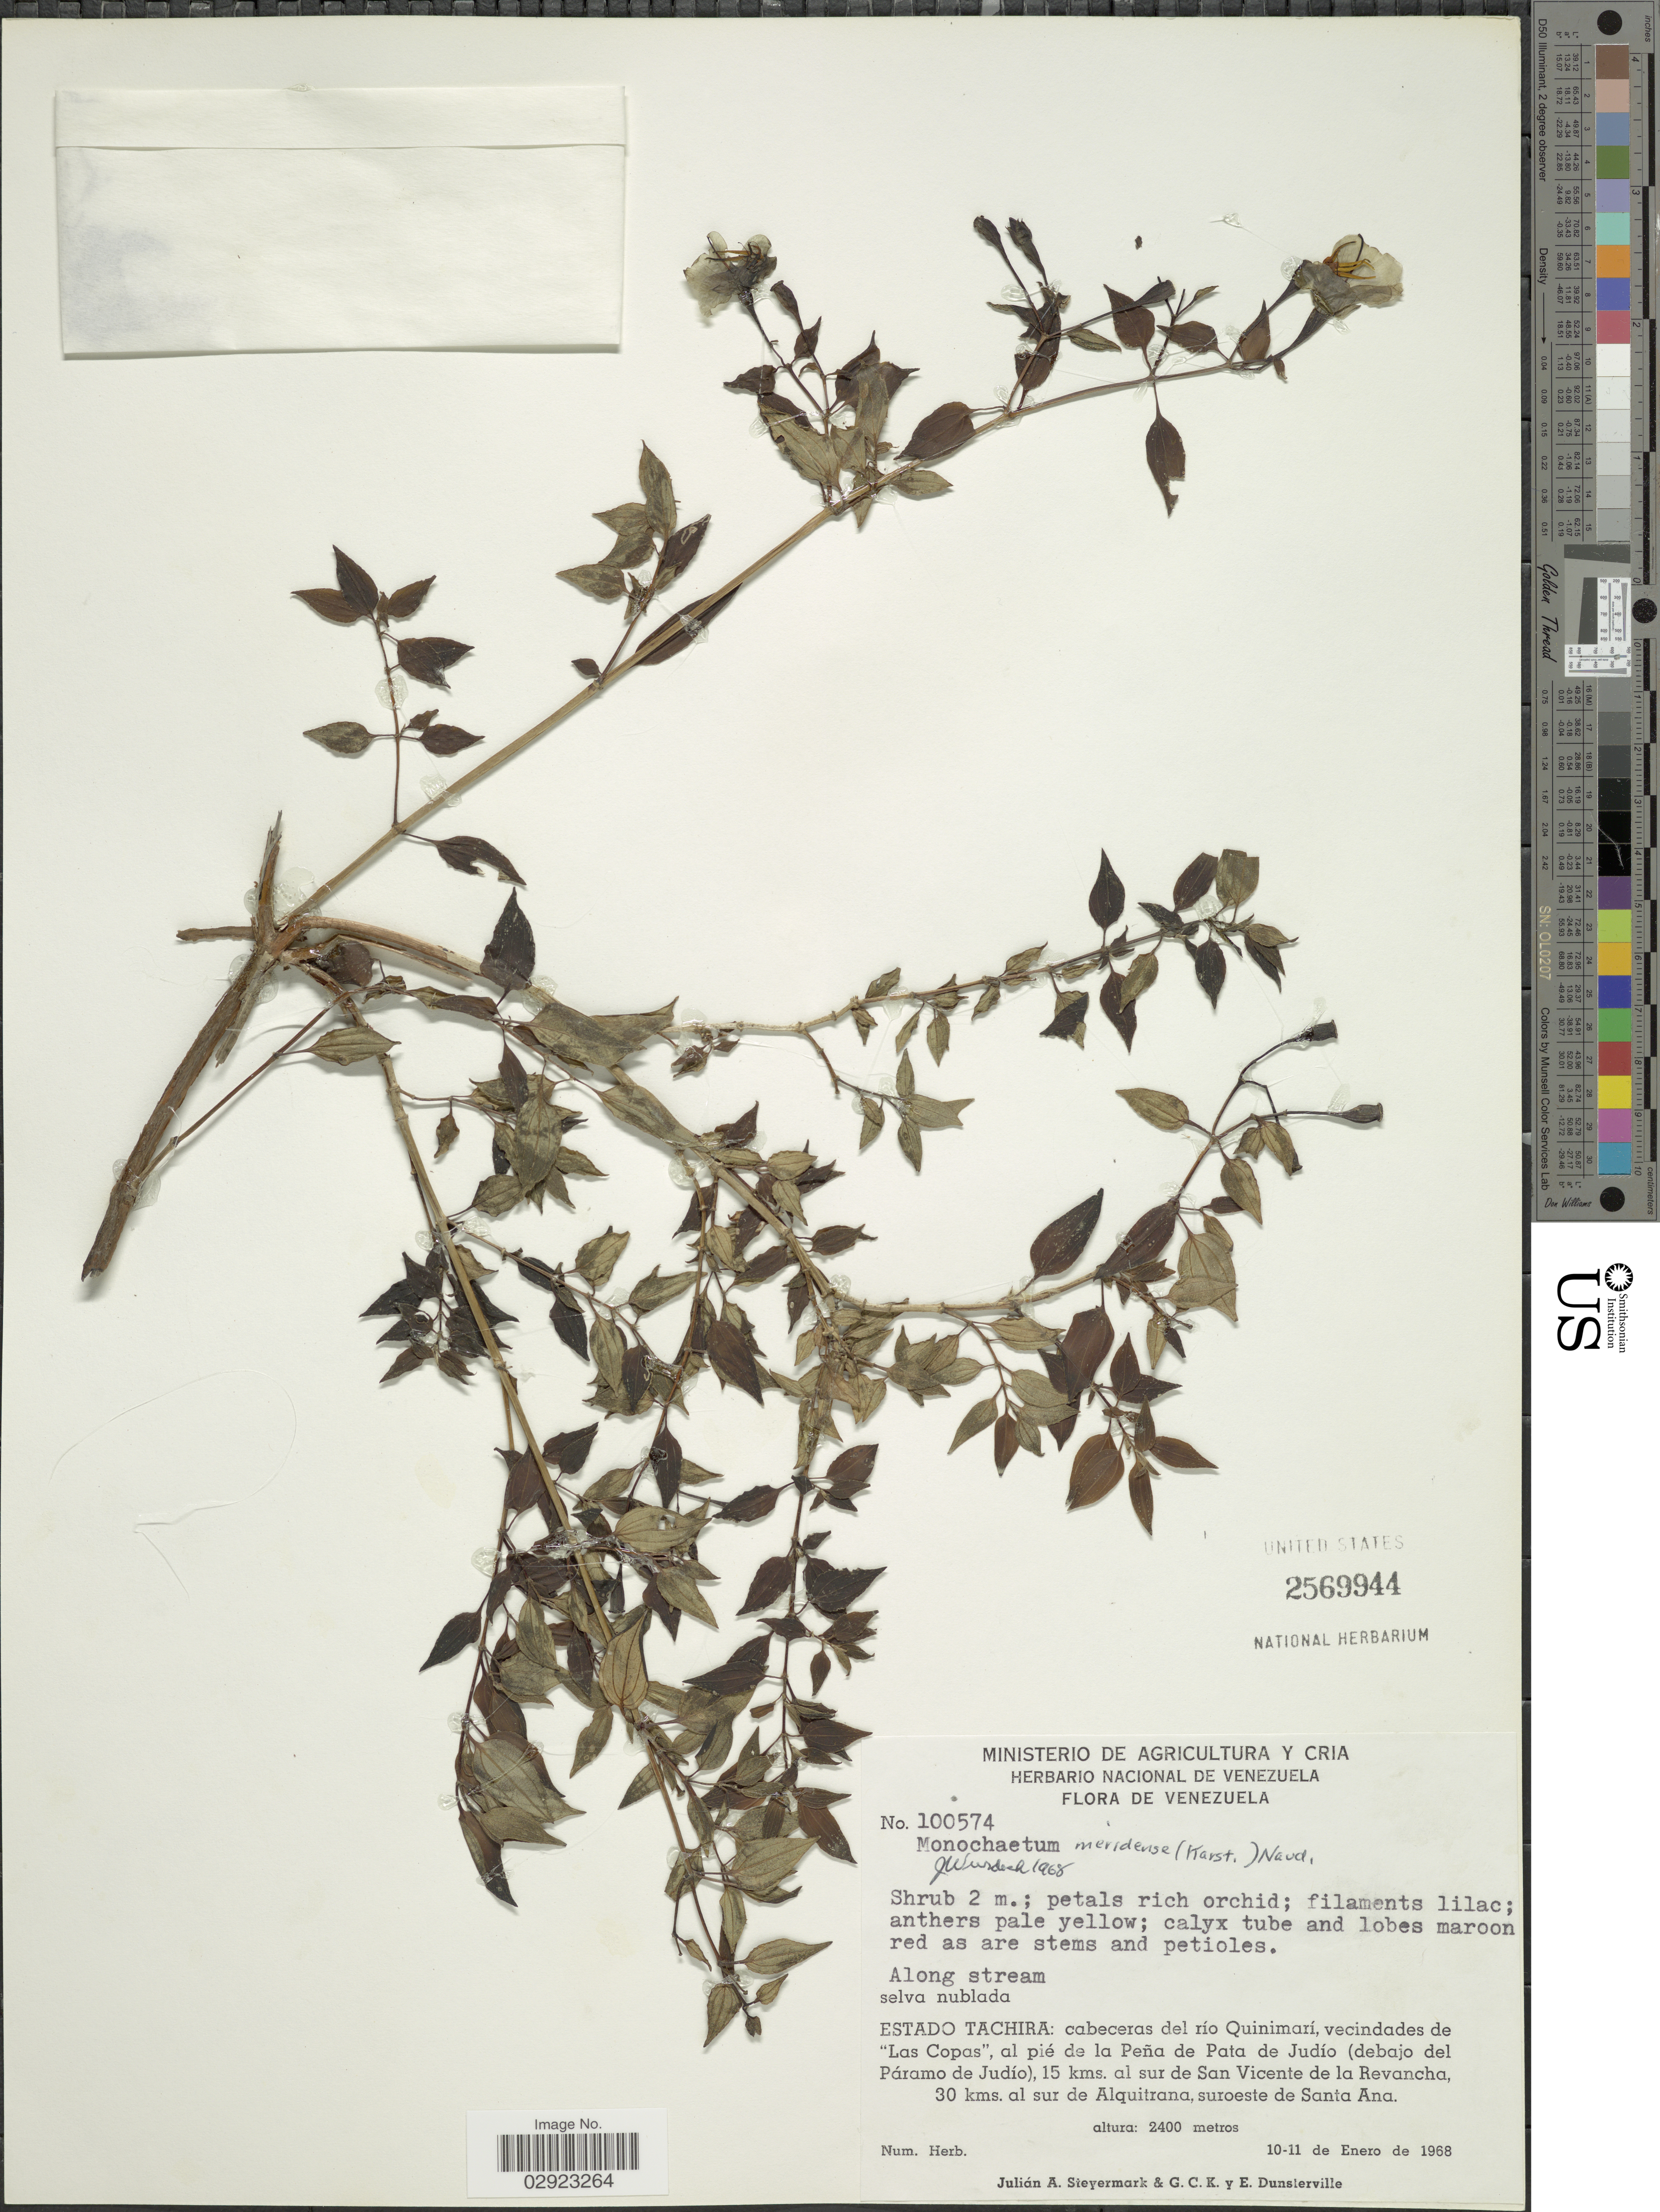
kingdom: Plantae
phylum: Tracheophyta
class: Magnoliopsida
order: Myrtales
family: Melastomataceae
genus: Monochaetum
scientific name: Monochaetum meridense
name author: (H. Karst.) Naudin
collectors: J. Steyermark, G. C. K. Dunsterville & E. Dunsterville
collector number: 100574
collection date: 1968-01-10/1968-01-11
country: Venezuela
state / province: Tachira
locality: Cabeceras del río Quinimarí, vecindades de "Las Copas", al pié de la Peña de Pata de Judío (debajo del Páramo de Judío), 15 kms. al sur de San Vicente de la Revancha, 30 kms. al sur de Alquitrana, suroeste de Santa Ana.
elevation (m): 2400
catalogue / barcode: US 2569944